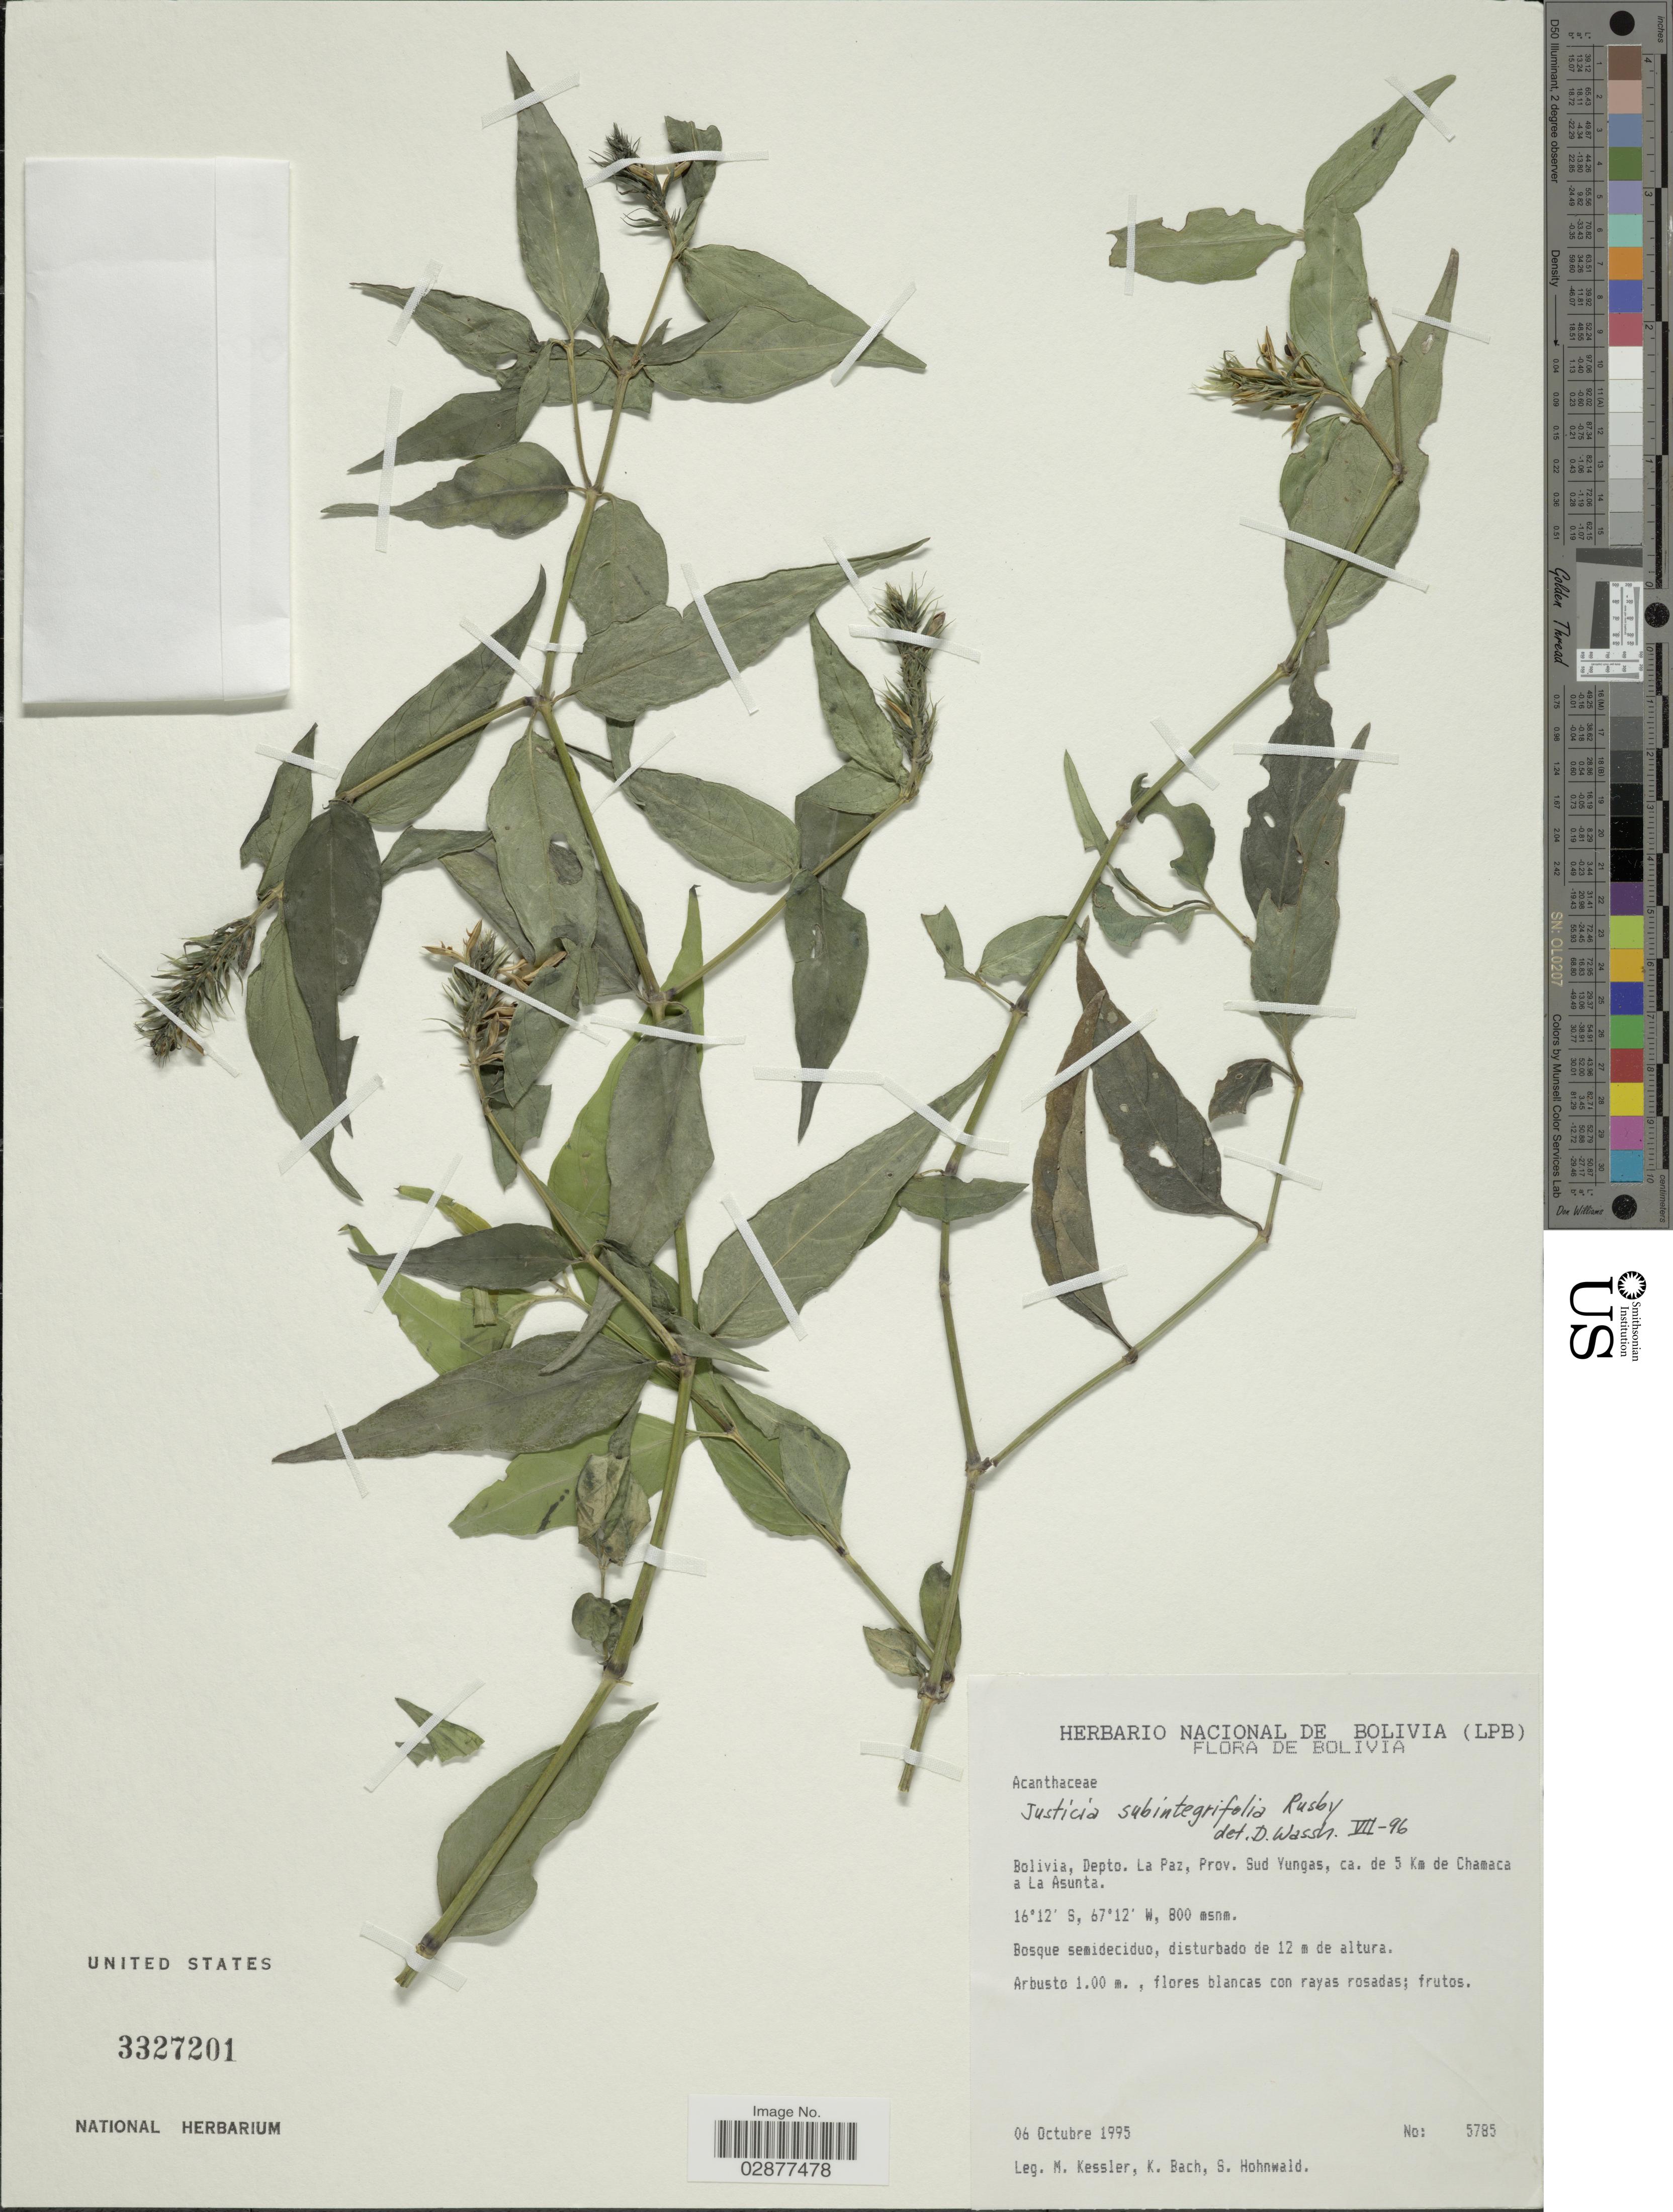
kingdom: Plantae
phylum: Tracheophyta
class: Magnoliopsida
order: Lamiales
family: Acanthaceae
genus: Justicia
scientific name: Justicia boliviana subsp. subintegrifolia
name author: (Rusby) Wassh. & J.R.I. Wood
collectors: M. Kessler, K. Bach & S. Hohnwald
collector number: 5785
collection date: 1995-10-06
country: Bolivia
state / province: La Paz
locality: Depto. La Paz, Prov. Sud Yungas, ca. de 5 Km de Chamaca a La Asunta.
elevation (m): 800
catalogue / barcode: US 3327201